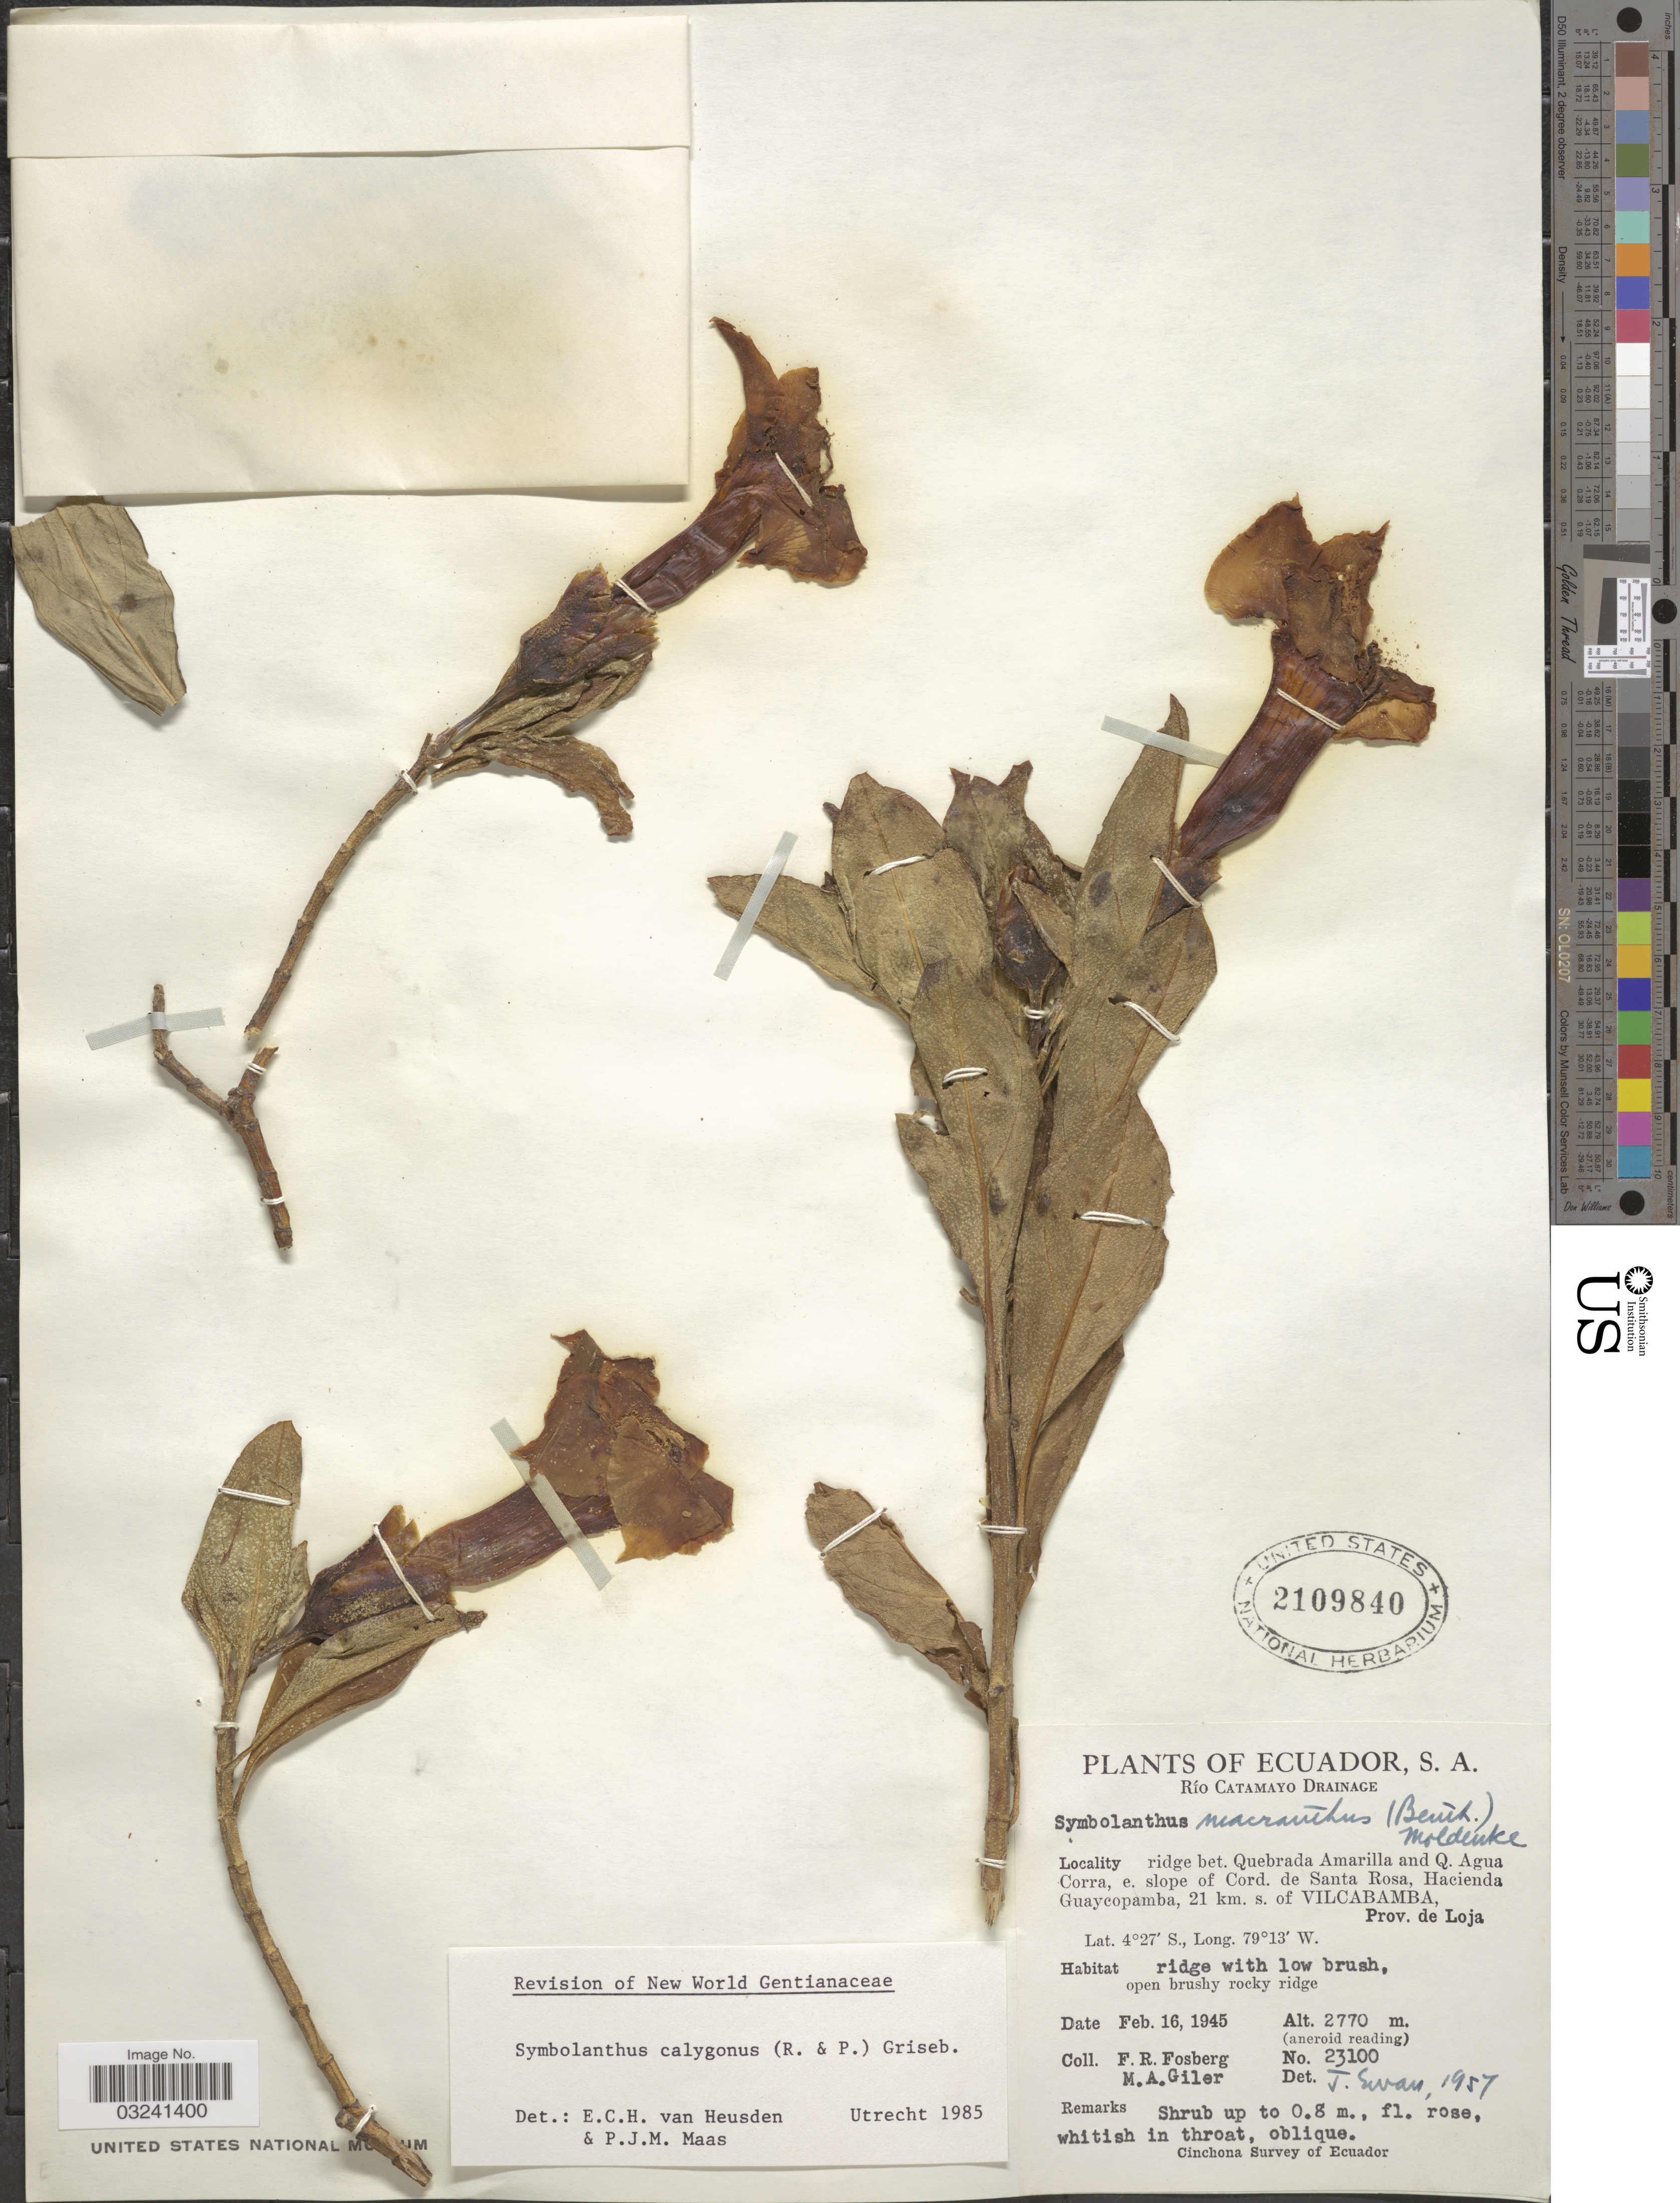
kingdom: Plantae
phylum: Tracheophyta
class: Magnoliopsida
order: Gentianales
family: Gentianaceae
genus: Symbolanthus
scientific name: Symbolanthus calygonus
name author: (Ruiz & Pav.) Griseb. ex Gilg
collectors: F. R. Fosberg & M. Giler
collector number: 23100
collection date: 1945-02-16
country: Ecuador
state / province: Loja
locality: Río Catamayo Drainage, ridge bet. Quebrada Amarilla and Q. Agua Corra, e. slope of Cord. de Santa Rosa, Hacienda Guaycopamba, 21 km. s. of Vilcabamba.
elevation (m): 2770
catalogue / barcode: US 2109840